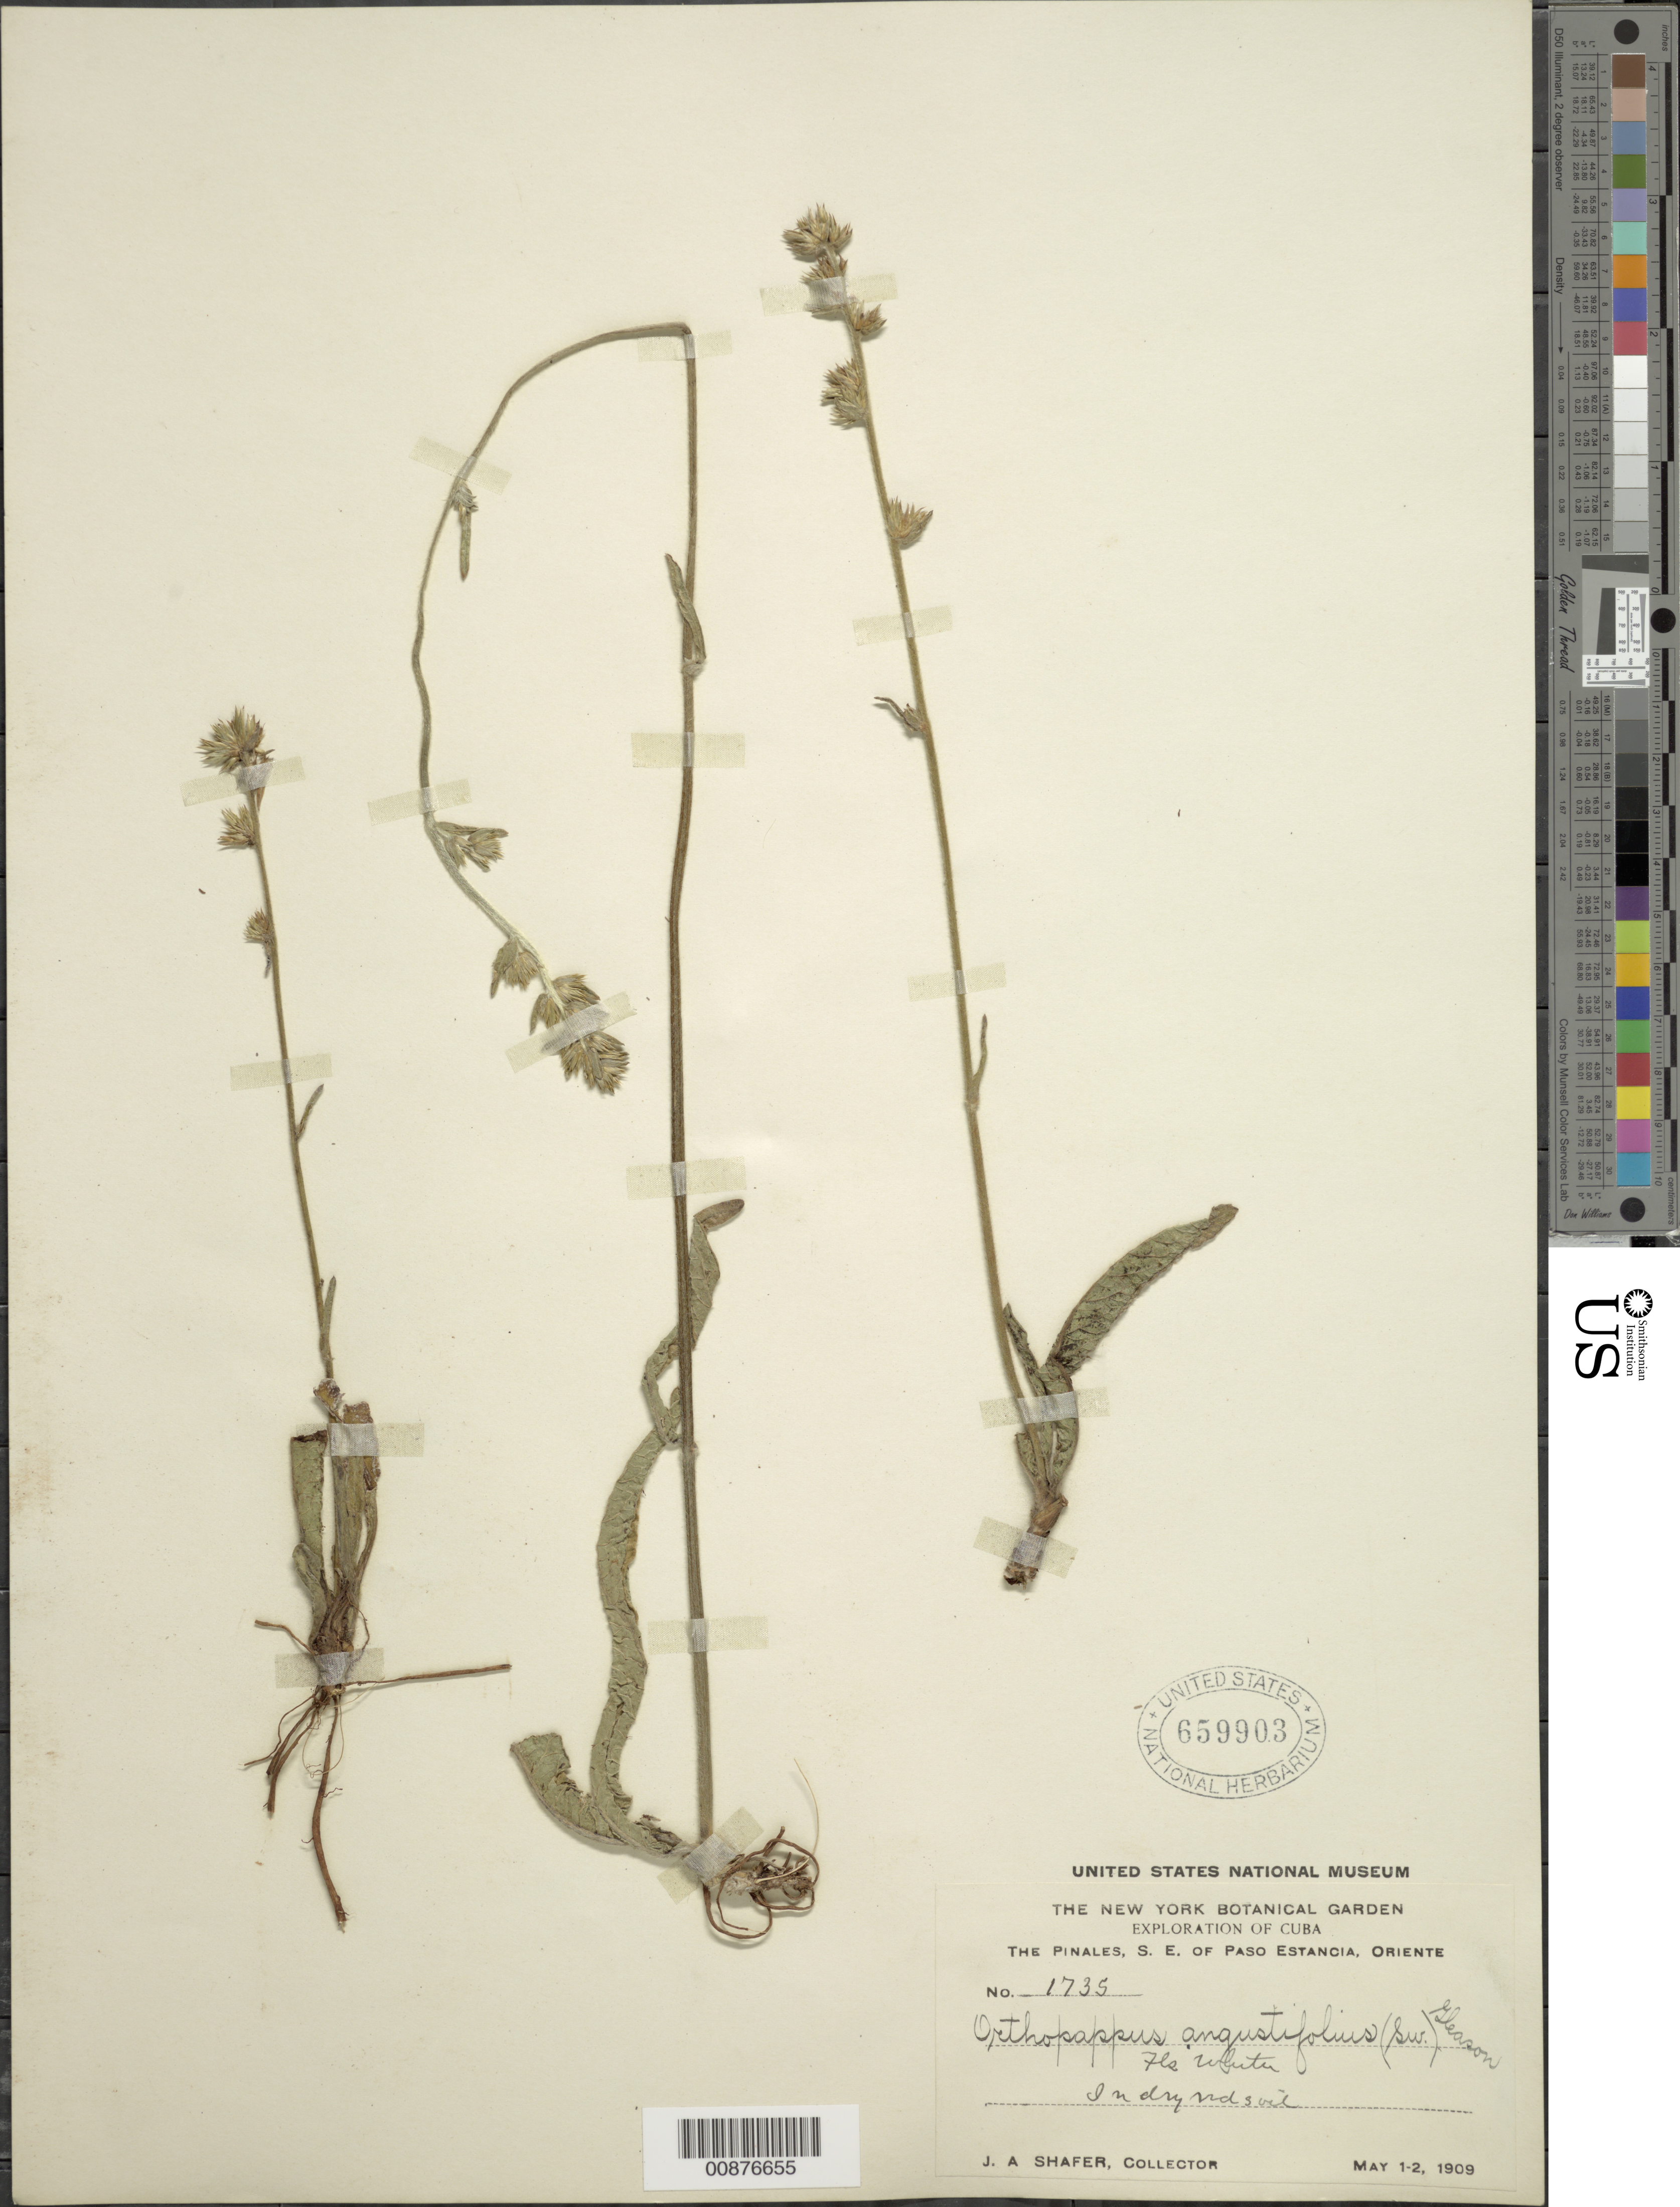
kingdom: Plantae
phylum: Tracheophyta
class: Magnoliopsida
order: Asterales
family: Asteraceae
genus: Orthopappus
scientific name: Orthopappus angustifolius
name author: (Sw.) Gleason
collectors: J. A. Shafer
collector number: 1735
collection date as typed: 01 May 1909 to 02 May 1909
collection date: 1909-05-01/1909-05-02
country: Cuba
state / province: Oriente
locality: S.E. of Paso Estancia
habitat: The pinales, in dry soil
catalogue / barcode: US 659903